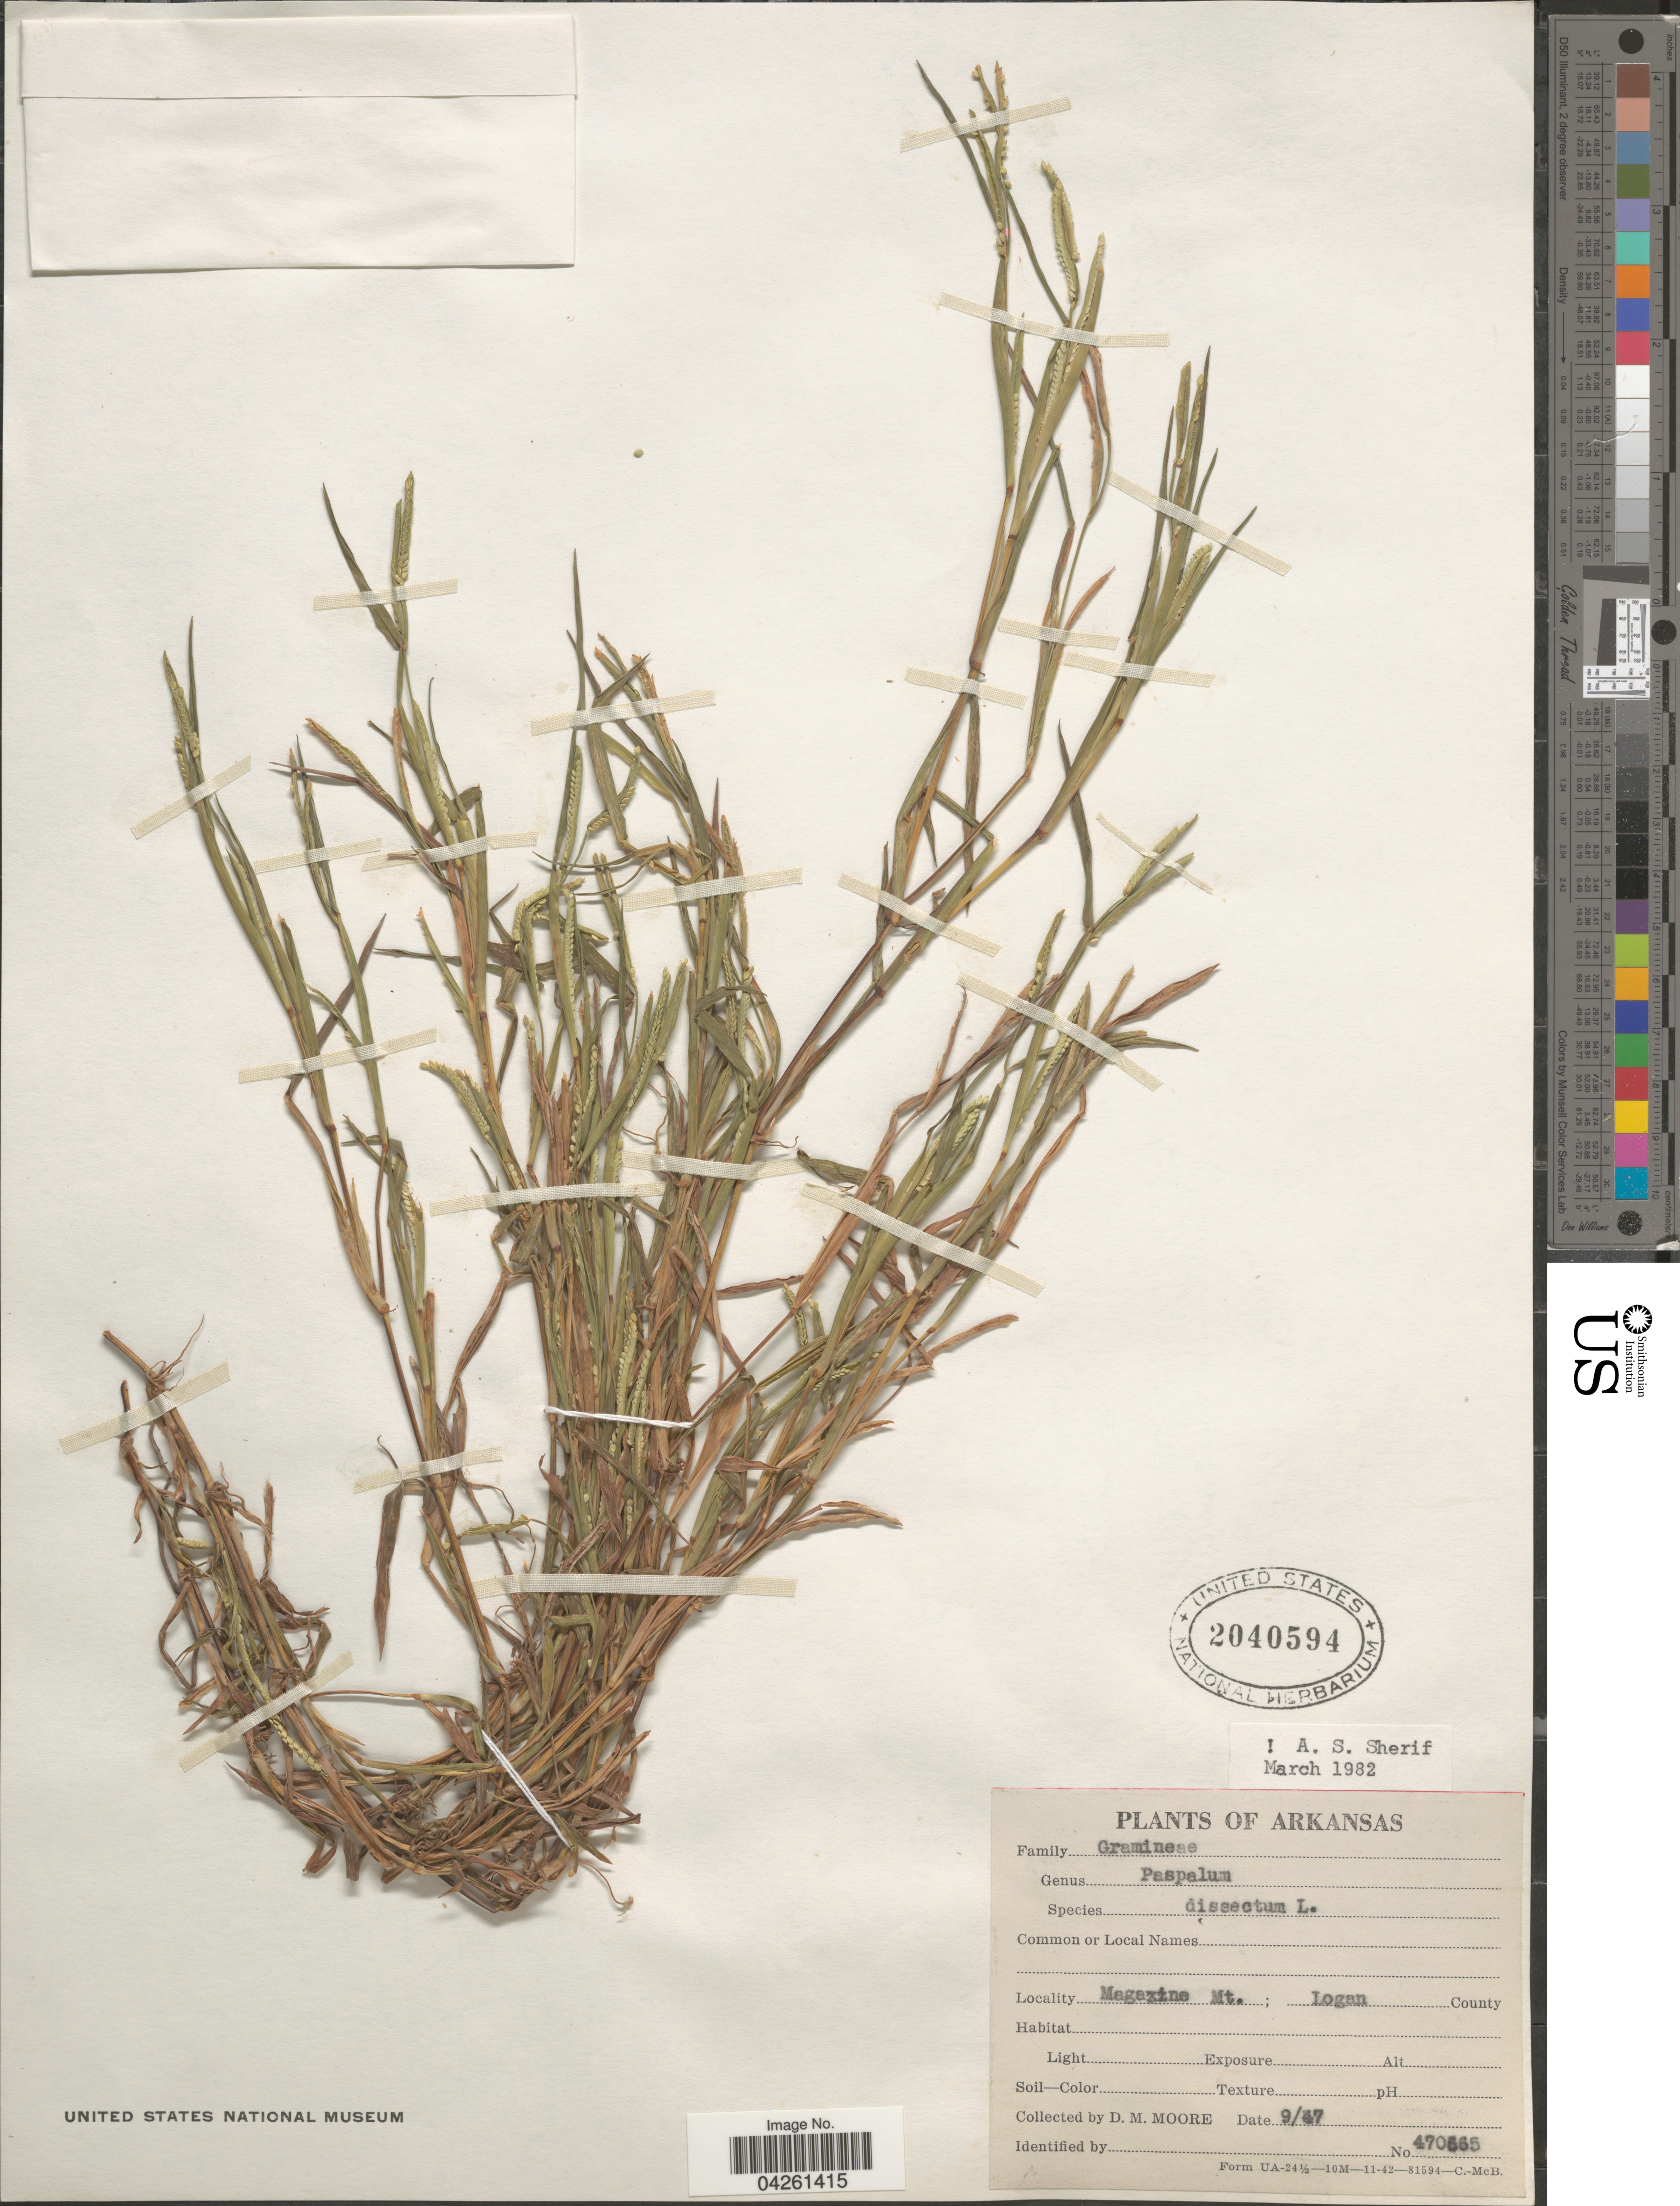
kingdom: Plantae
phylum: Tracheophyta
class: Liliopsida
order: Poales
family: Poaceae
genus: Paspalum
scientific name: Paspalum dissectum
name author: (L.) L.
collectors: D. Moore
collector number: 470665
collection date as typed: Transcribed d/m/y: /9/47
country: United States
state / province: Arkansas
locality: Magazine Mt.; Logan County.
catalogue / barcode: US 2040594